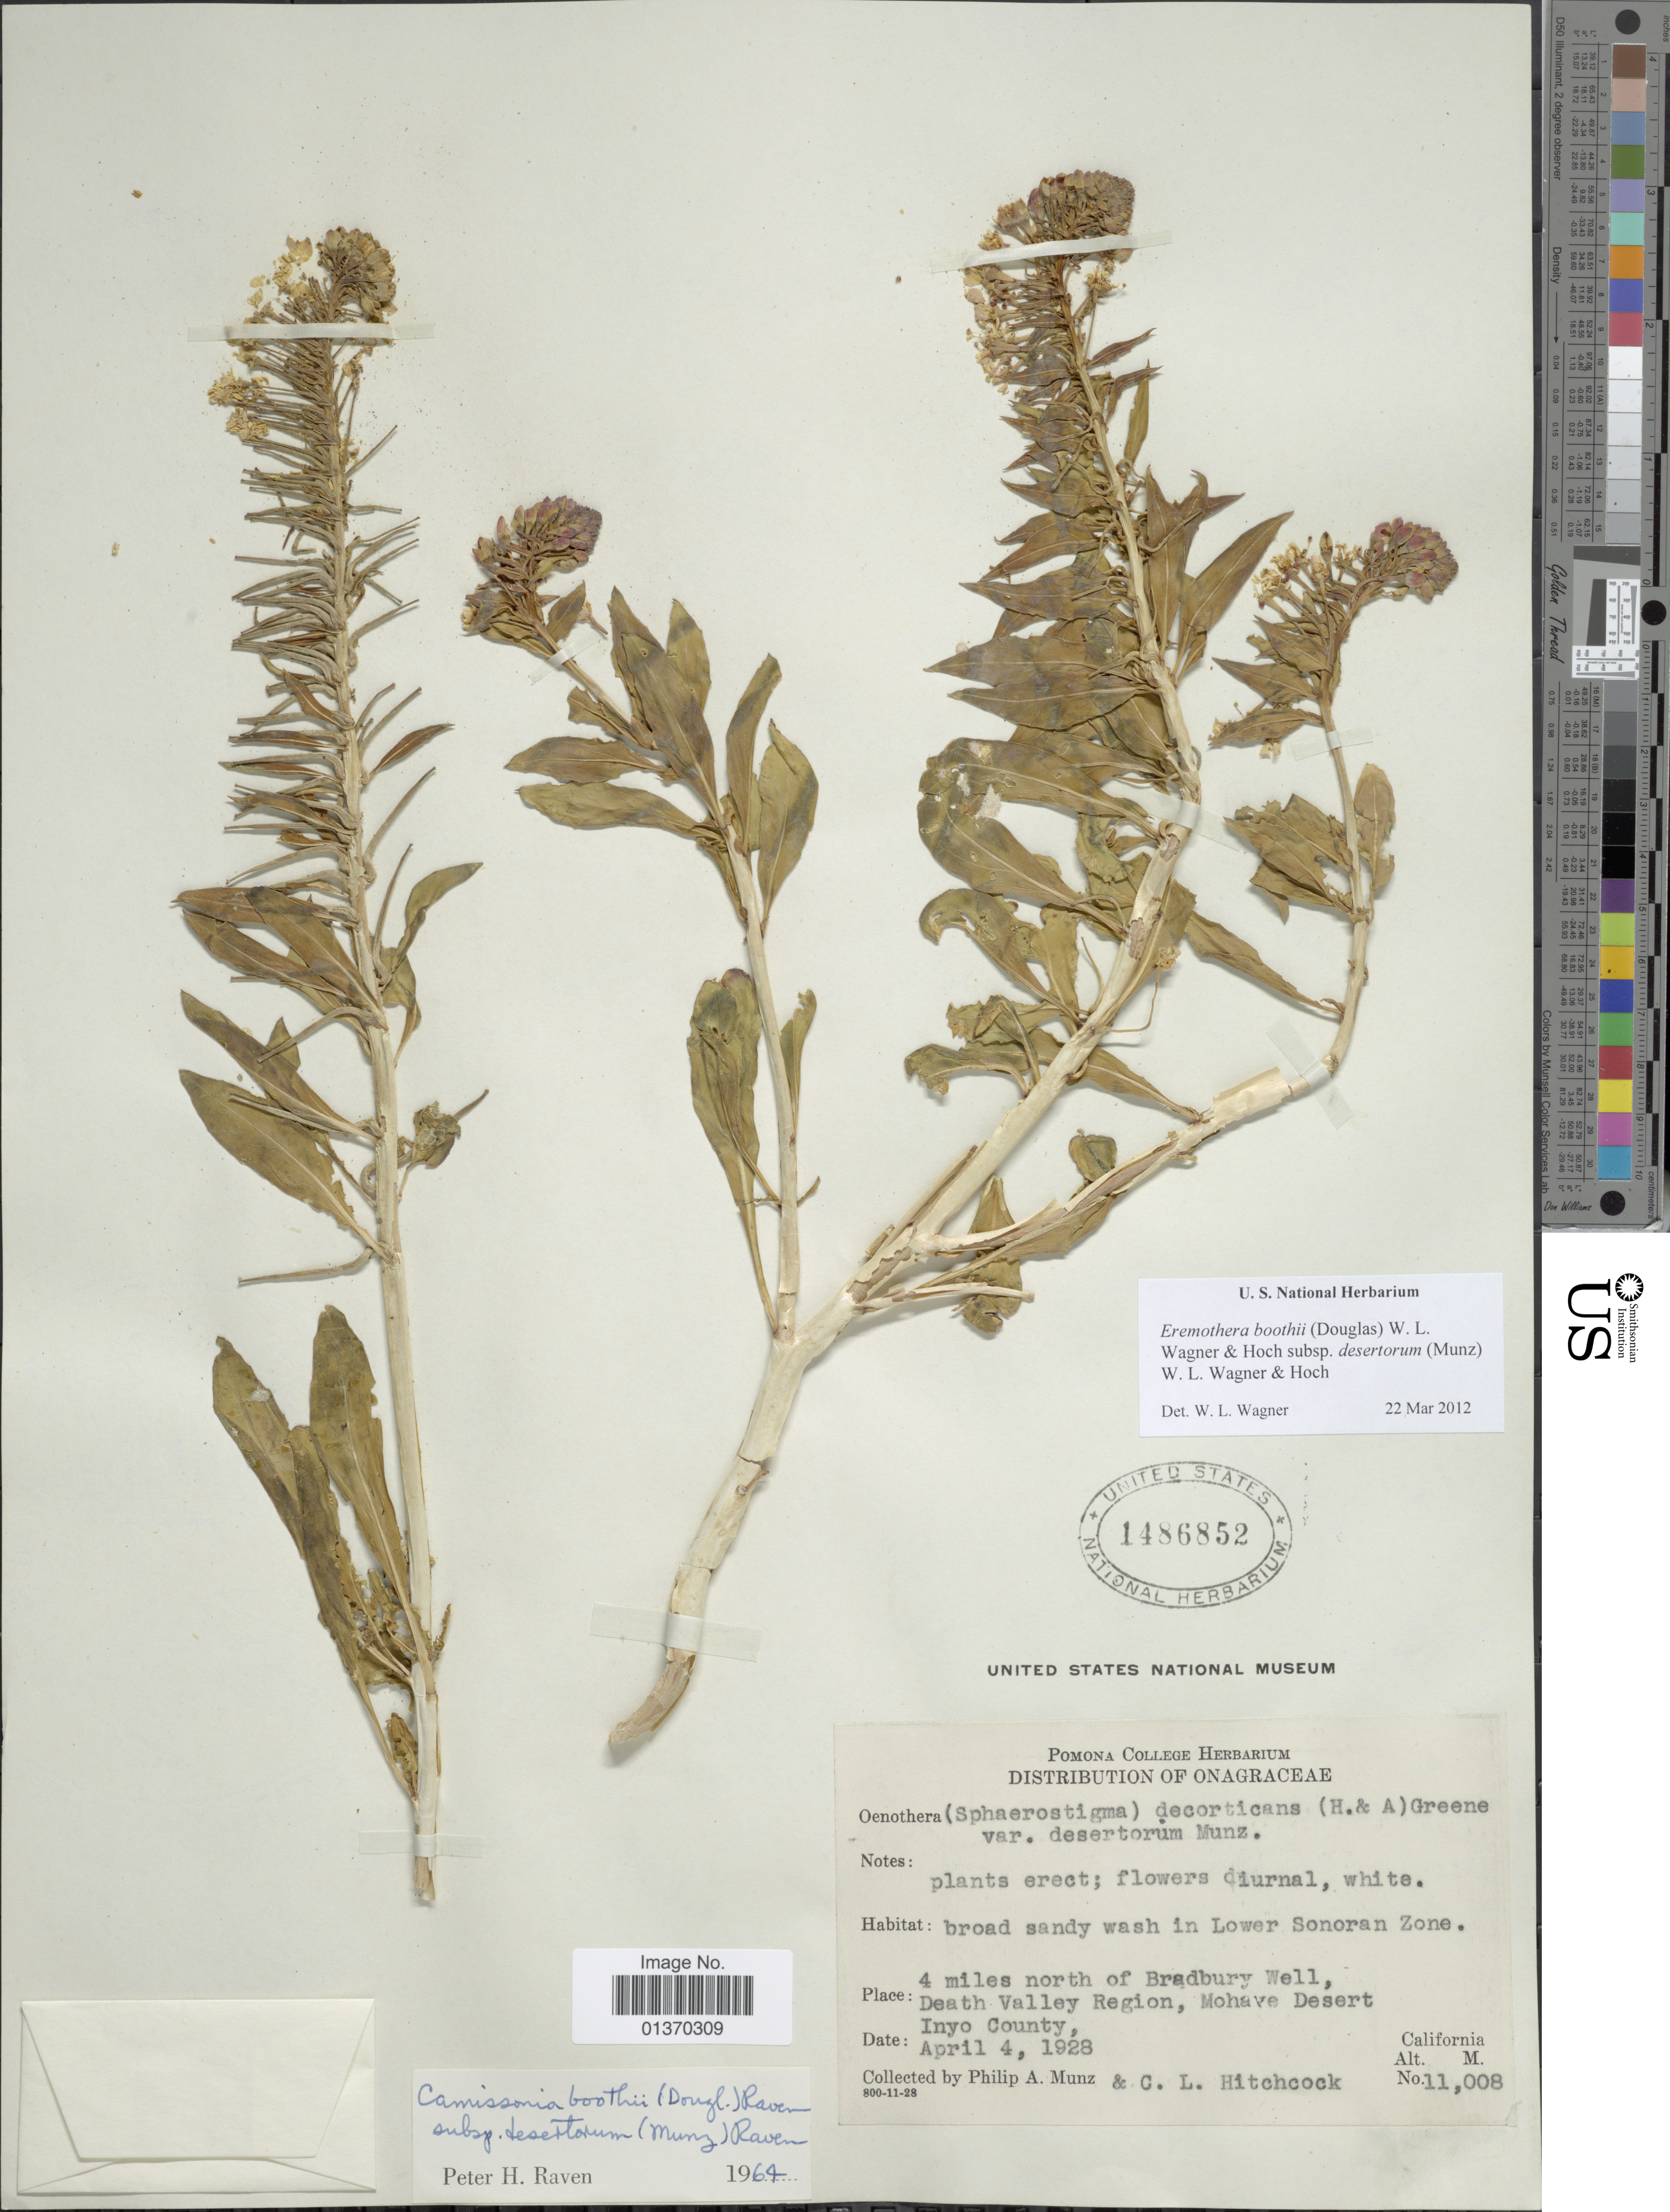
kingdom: Plantae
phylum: Tracheophyta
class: Magnoliopsida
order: Myrtales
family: Onagraceae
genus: Eremothera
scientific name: Eremothera boothii subsp. desertorum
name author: (Munz) W.L. Wagner & Hoch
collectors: P. A. Munz & C. L. Hitchcock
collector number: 11008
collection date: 1928-04-04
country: United States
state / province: California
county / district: Inyo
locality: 4 miles north of Bradbury Well, Death Valley Region, Mohave Desert, Inyo County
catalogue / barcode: US 1486852